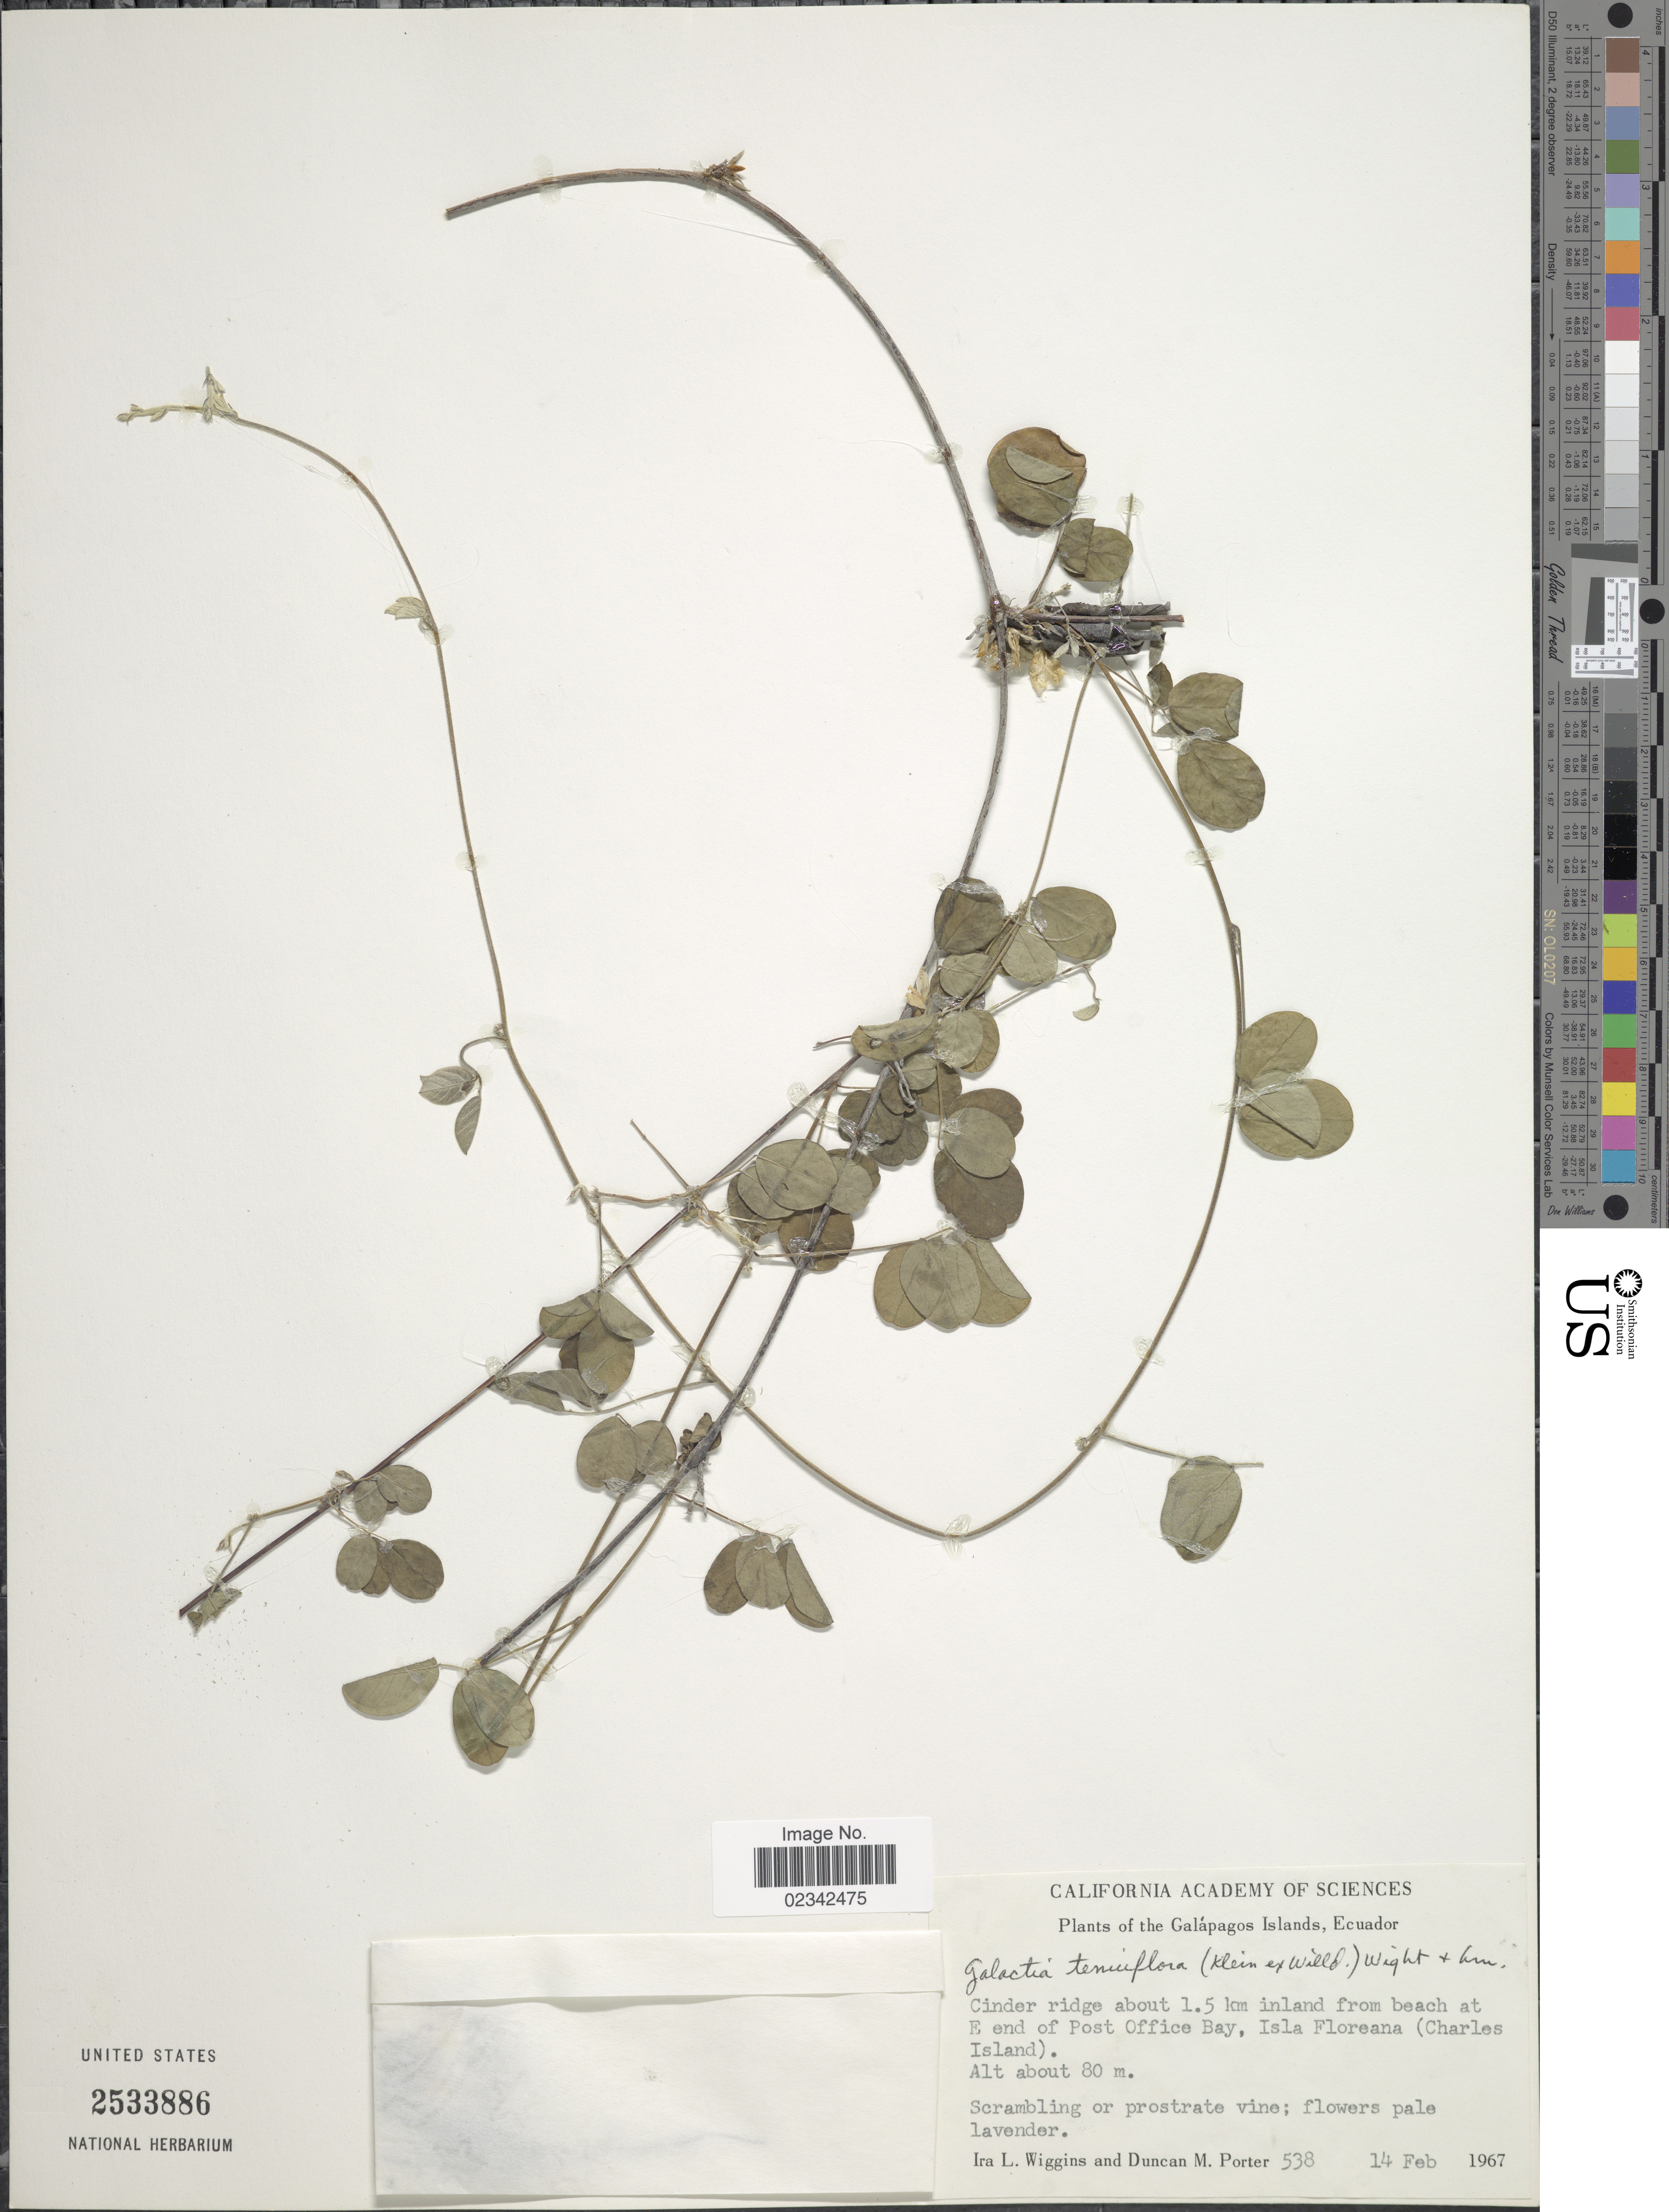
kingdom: Plantae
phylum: Tracheophyta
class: Magnoliopsida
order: Fabales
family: Fabaceae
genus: Galactia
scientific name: Galactia striata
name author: (Jacq.) Urb.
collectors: I. L. Wiggins & D. Porter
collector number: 538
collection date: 1967-02-14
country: Ecuador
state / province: Colón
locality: Galapagos Islands, Cinder ridge about 1.5 km inland from beach at E end of Post Office Bay, Isla Floreana (Charles Island)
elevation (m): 80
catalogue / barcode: US 2533886